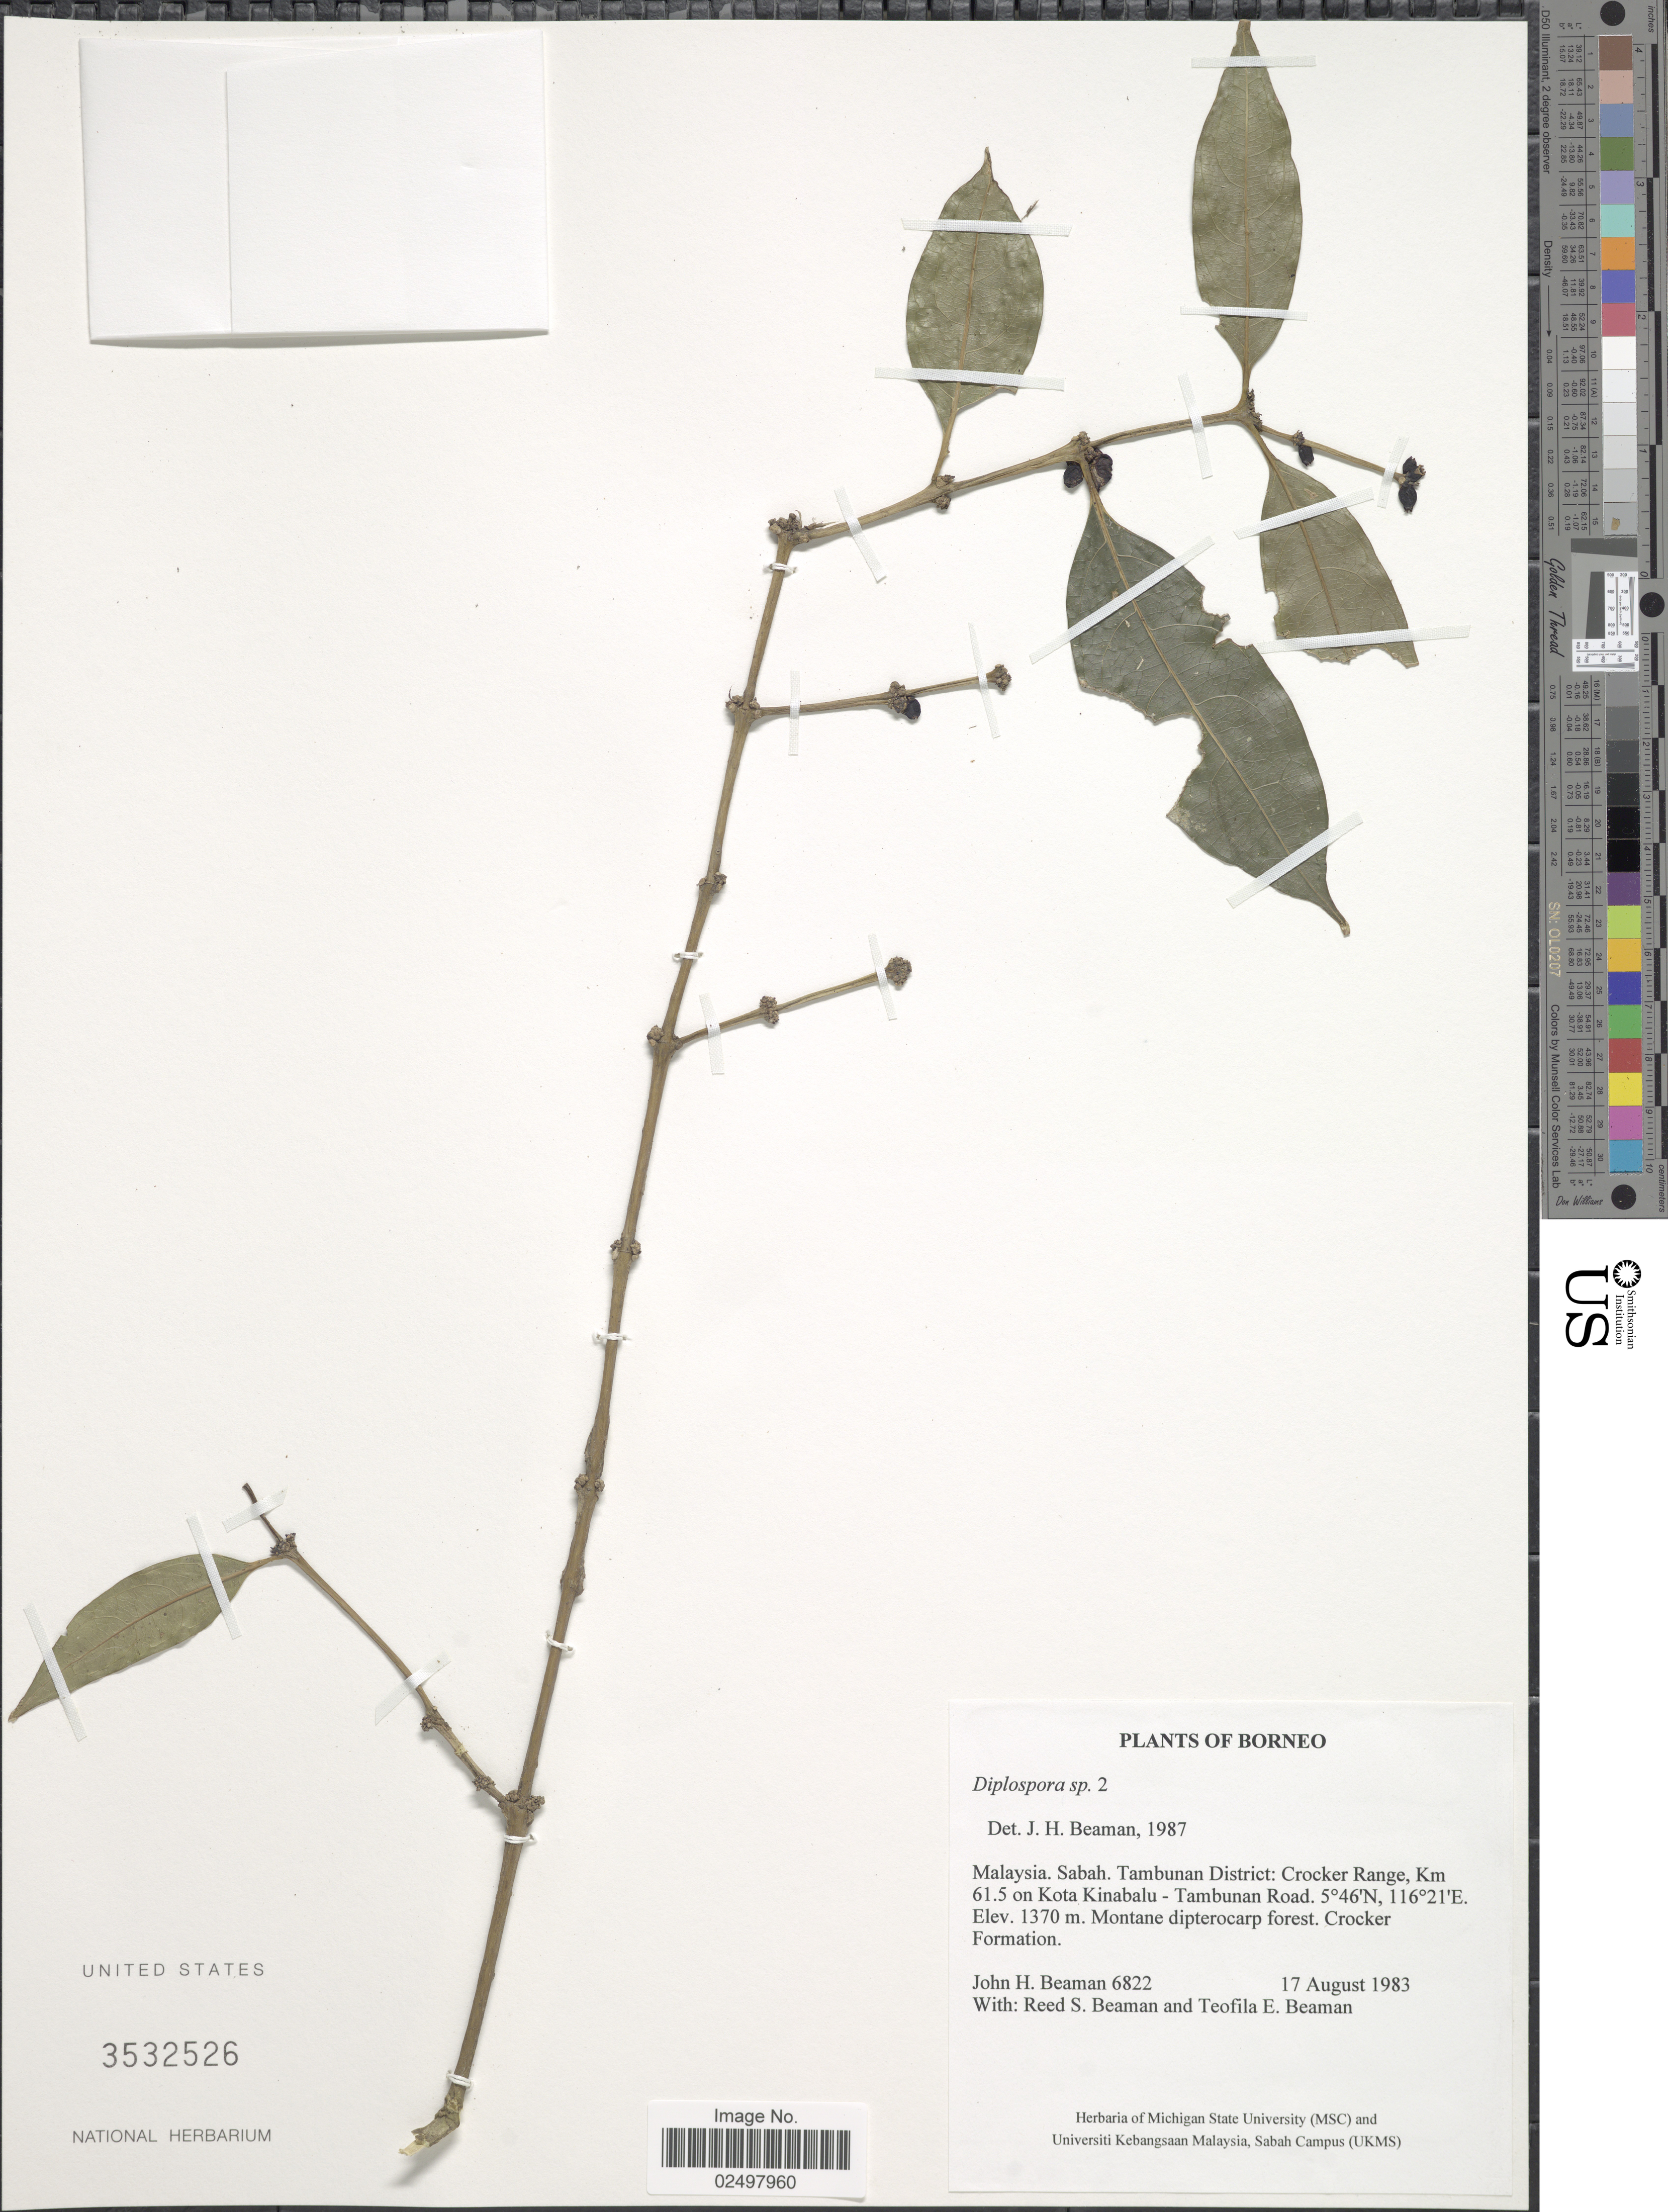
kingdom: Plantae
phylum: Tracheophyta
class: Magnoliopsida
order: Gentianales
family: Rubiaceae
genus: Diplospora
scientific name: Diplospora sp.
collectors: J. H. Beaman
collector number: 6822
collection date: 1983-08-17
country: Malaysia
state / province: Sabah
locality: Borneo, Malaysia, Sabah, Tambunan District: Crocker Range, Km 61.5 on Kotu Kinabalu-Tambunan Road, montane dipterocarp forest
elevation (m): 1370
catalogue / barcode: US 3532526